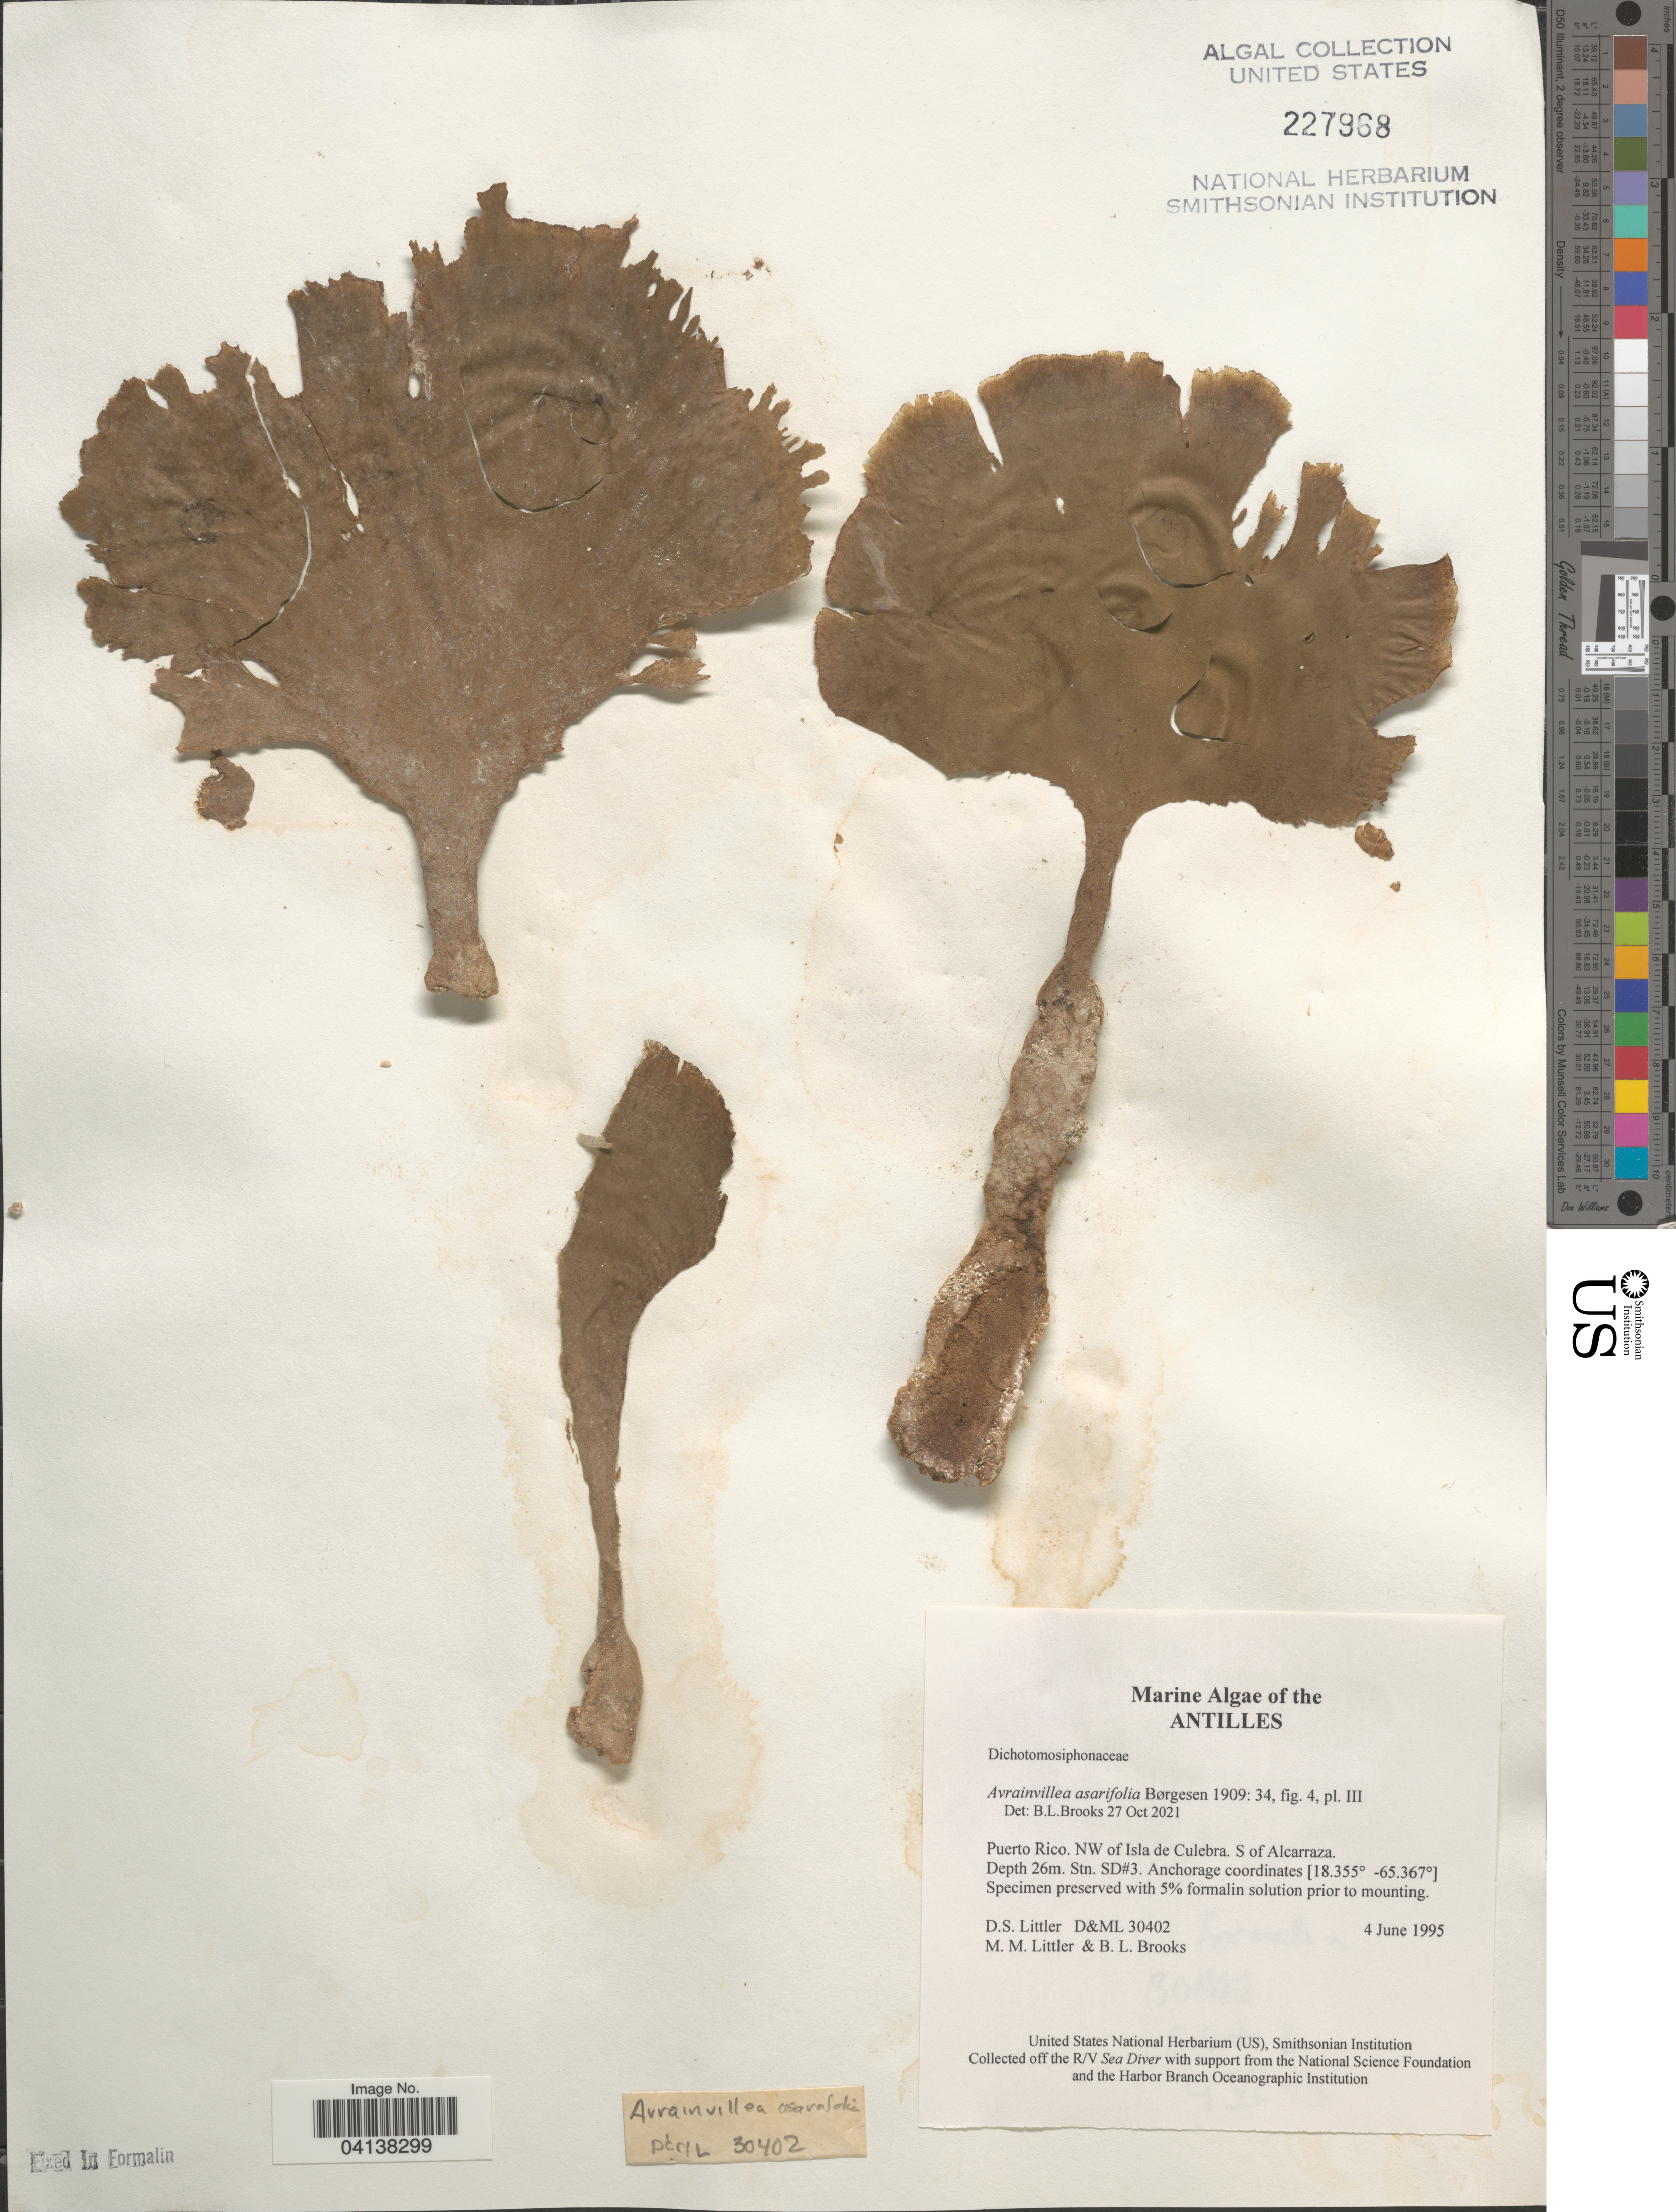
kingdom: Plantae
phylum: Chlorophyta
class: Ulvophyceae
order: Bryopsidales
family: Dichotomosiphonaceae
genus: Avrainvillea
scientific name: Avrainvillea asarifolia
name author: Børgesen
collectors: D. S. Littler & B. Brooks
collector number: D&ML 30402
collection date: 1995-06-04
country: Puerto Rico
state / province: Culebra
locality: The Antilles. NW of Isla de Culebra. S of Alcarraza. Stn. SD#3.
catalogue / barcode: US 227968